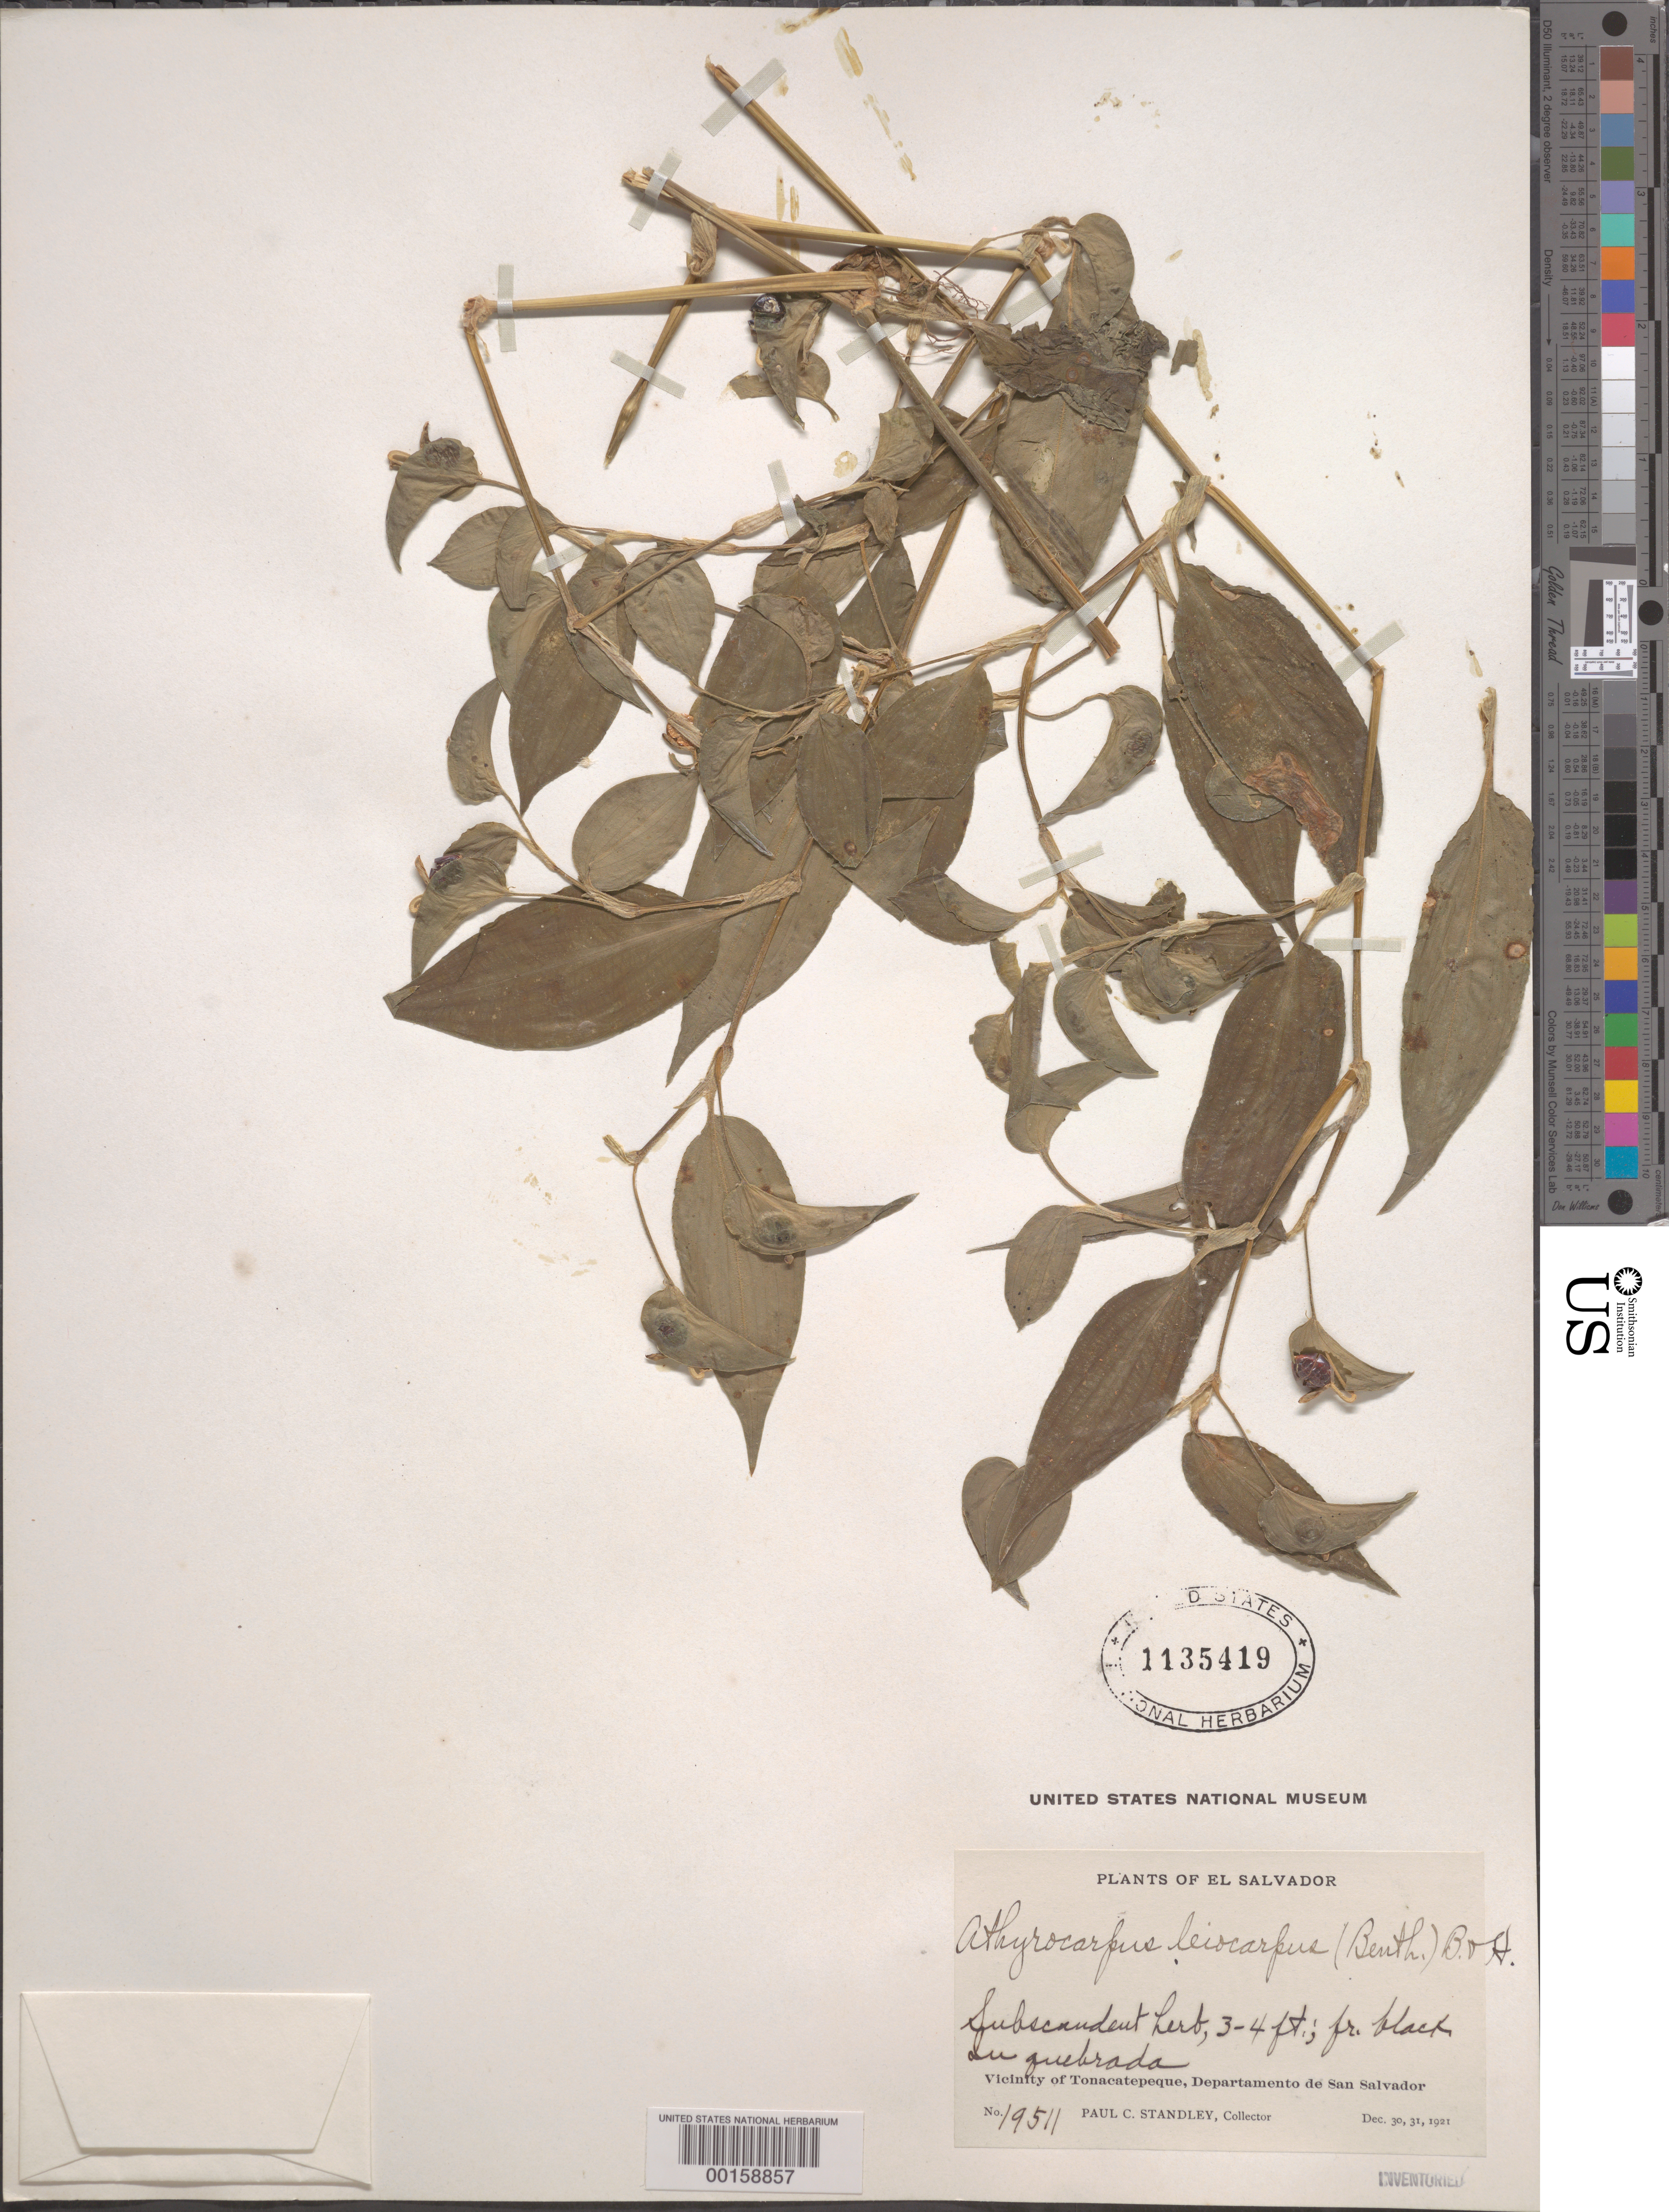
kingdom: Plantae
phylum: Tracheophyta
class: Liliopsida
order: Commelinales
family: Commelinaceae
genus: Commelina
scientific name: Commelina leiocarpa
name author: Benth.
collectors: P. C. Standley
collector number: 19511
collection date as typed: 30 Dec 1921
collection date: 1921-12-30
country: El Salvador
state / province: San Salvador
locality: Tonacatepeque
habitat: In ravine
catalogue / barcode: US 1135419